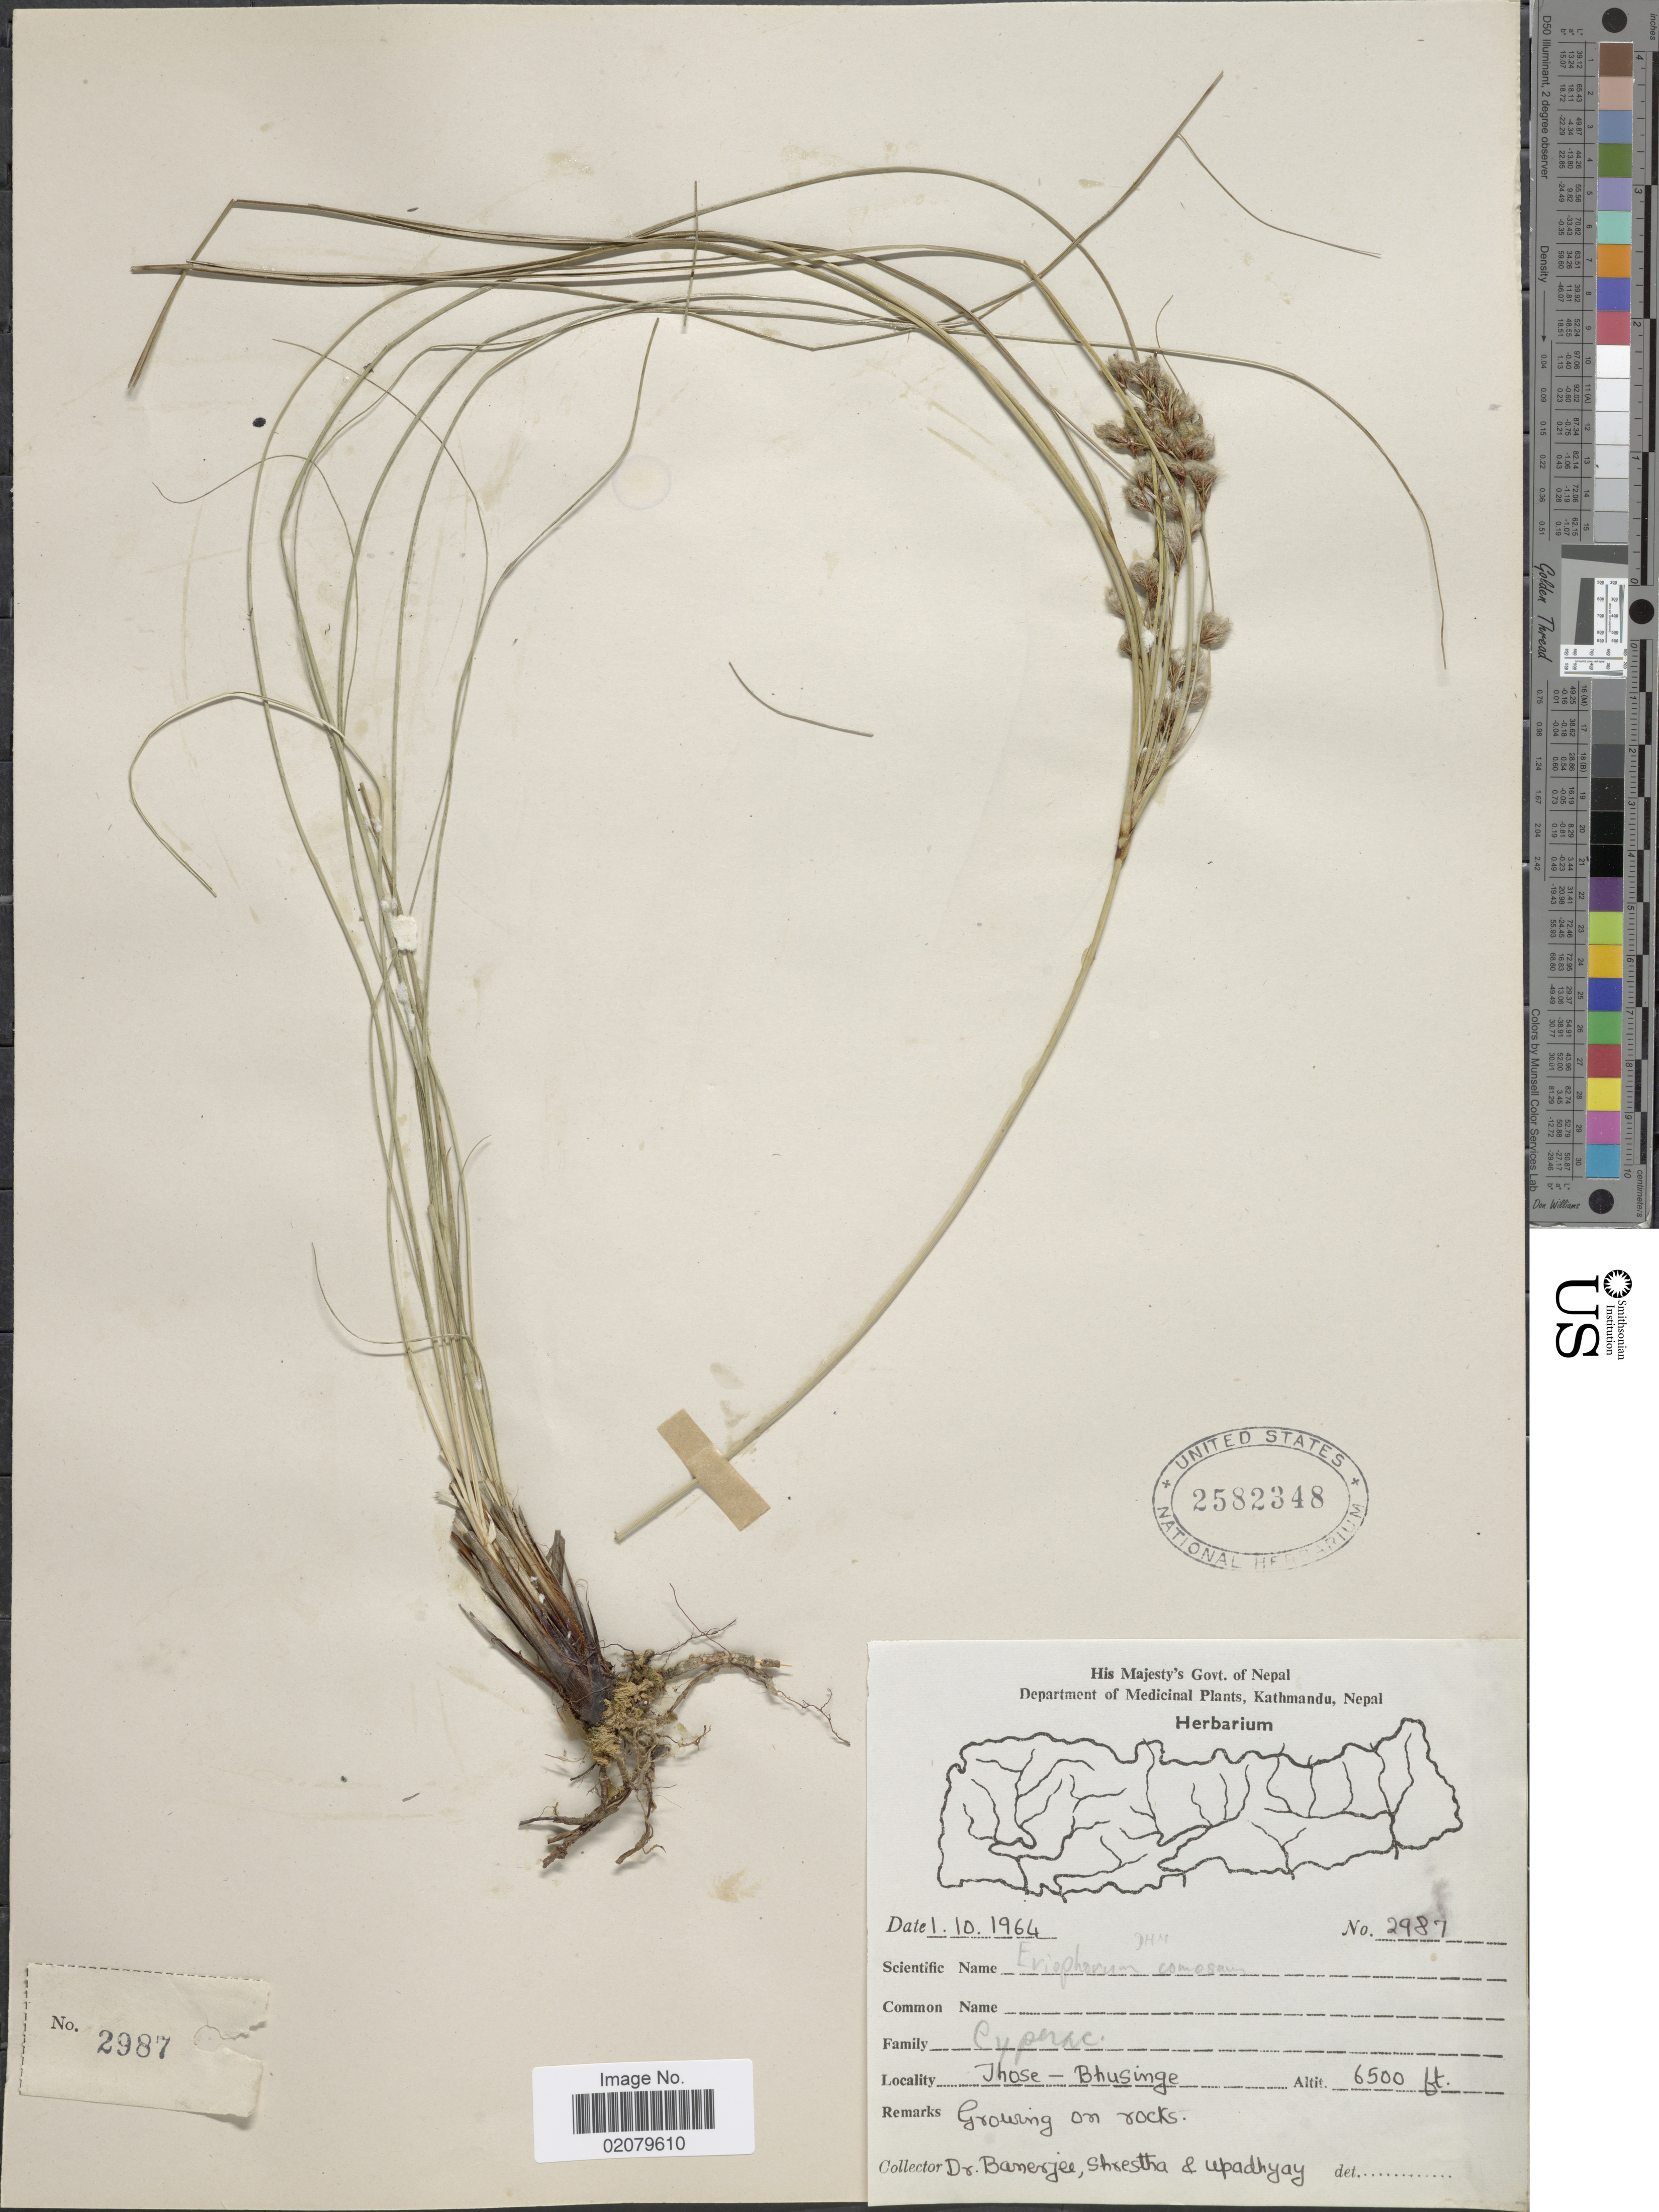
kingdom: Plantae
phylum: Tracheophyta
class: Liliopsida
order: Poales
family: Cyperaceae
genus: Erioscirpus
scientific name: Erioscirpus comosus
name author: (Wall.) Palla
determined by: Strong, Mark T., (BOT), Smithsonian Institution - National Museum of Natural History (UNITED STATES)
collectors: -. Banerjee, T. B. Shrestha & A. V. Upadhyay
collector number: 2987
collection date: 1964-10-01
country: Nepal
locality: Jhose - Bhusinge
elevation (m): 1981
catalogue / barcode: US 2582348